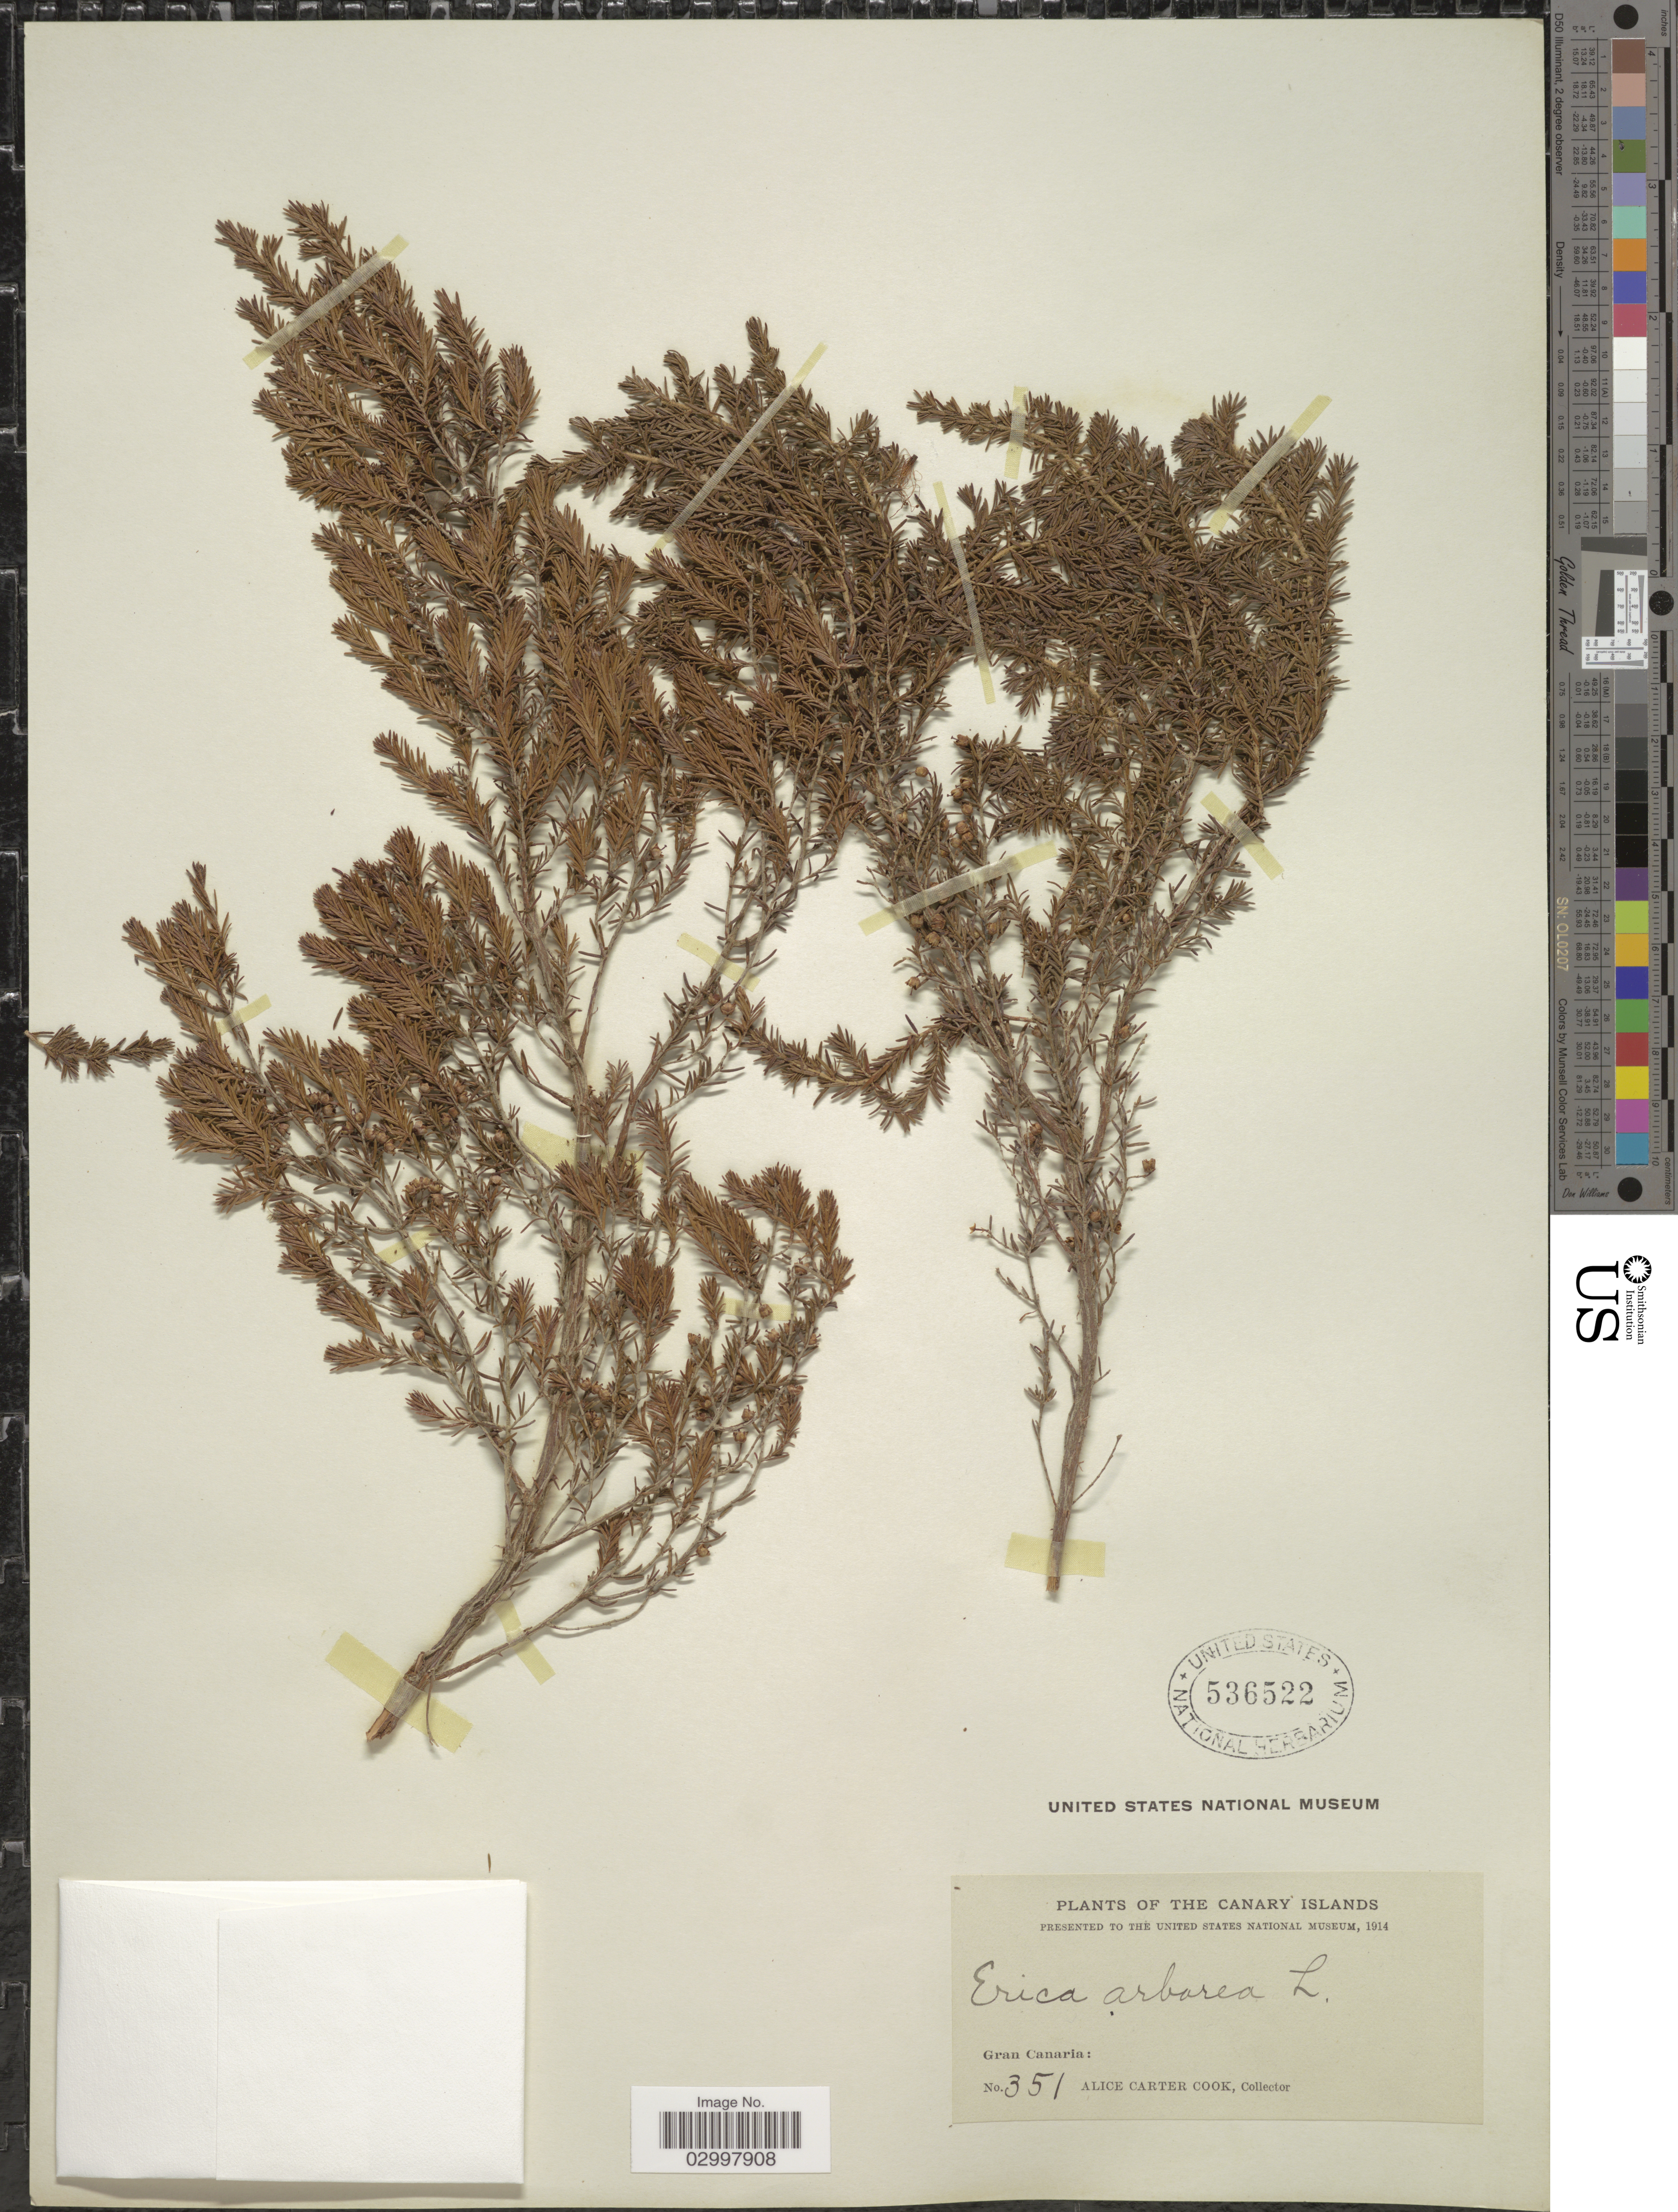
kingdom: Plantae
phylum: Tracheophyta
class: Magnoliopsida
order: Ericales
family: Ericaceae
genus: Erica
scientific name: Erica arborea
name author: L.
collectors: Alice C. Cook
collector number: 351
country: Spain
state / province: Canarias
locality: The Canary Islands. Gran Canaria.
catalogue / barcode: US 536522